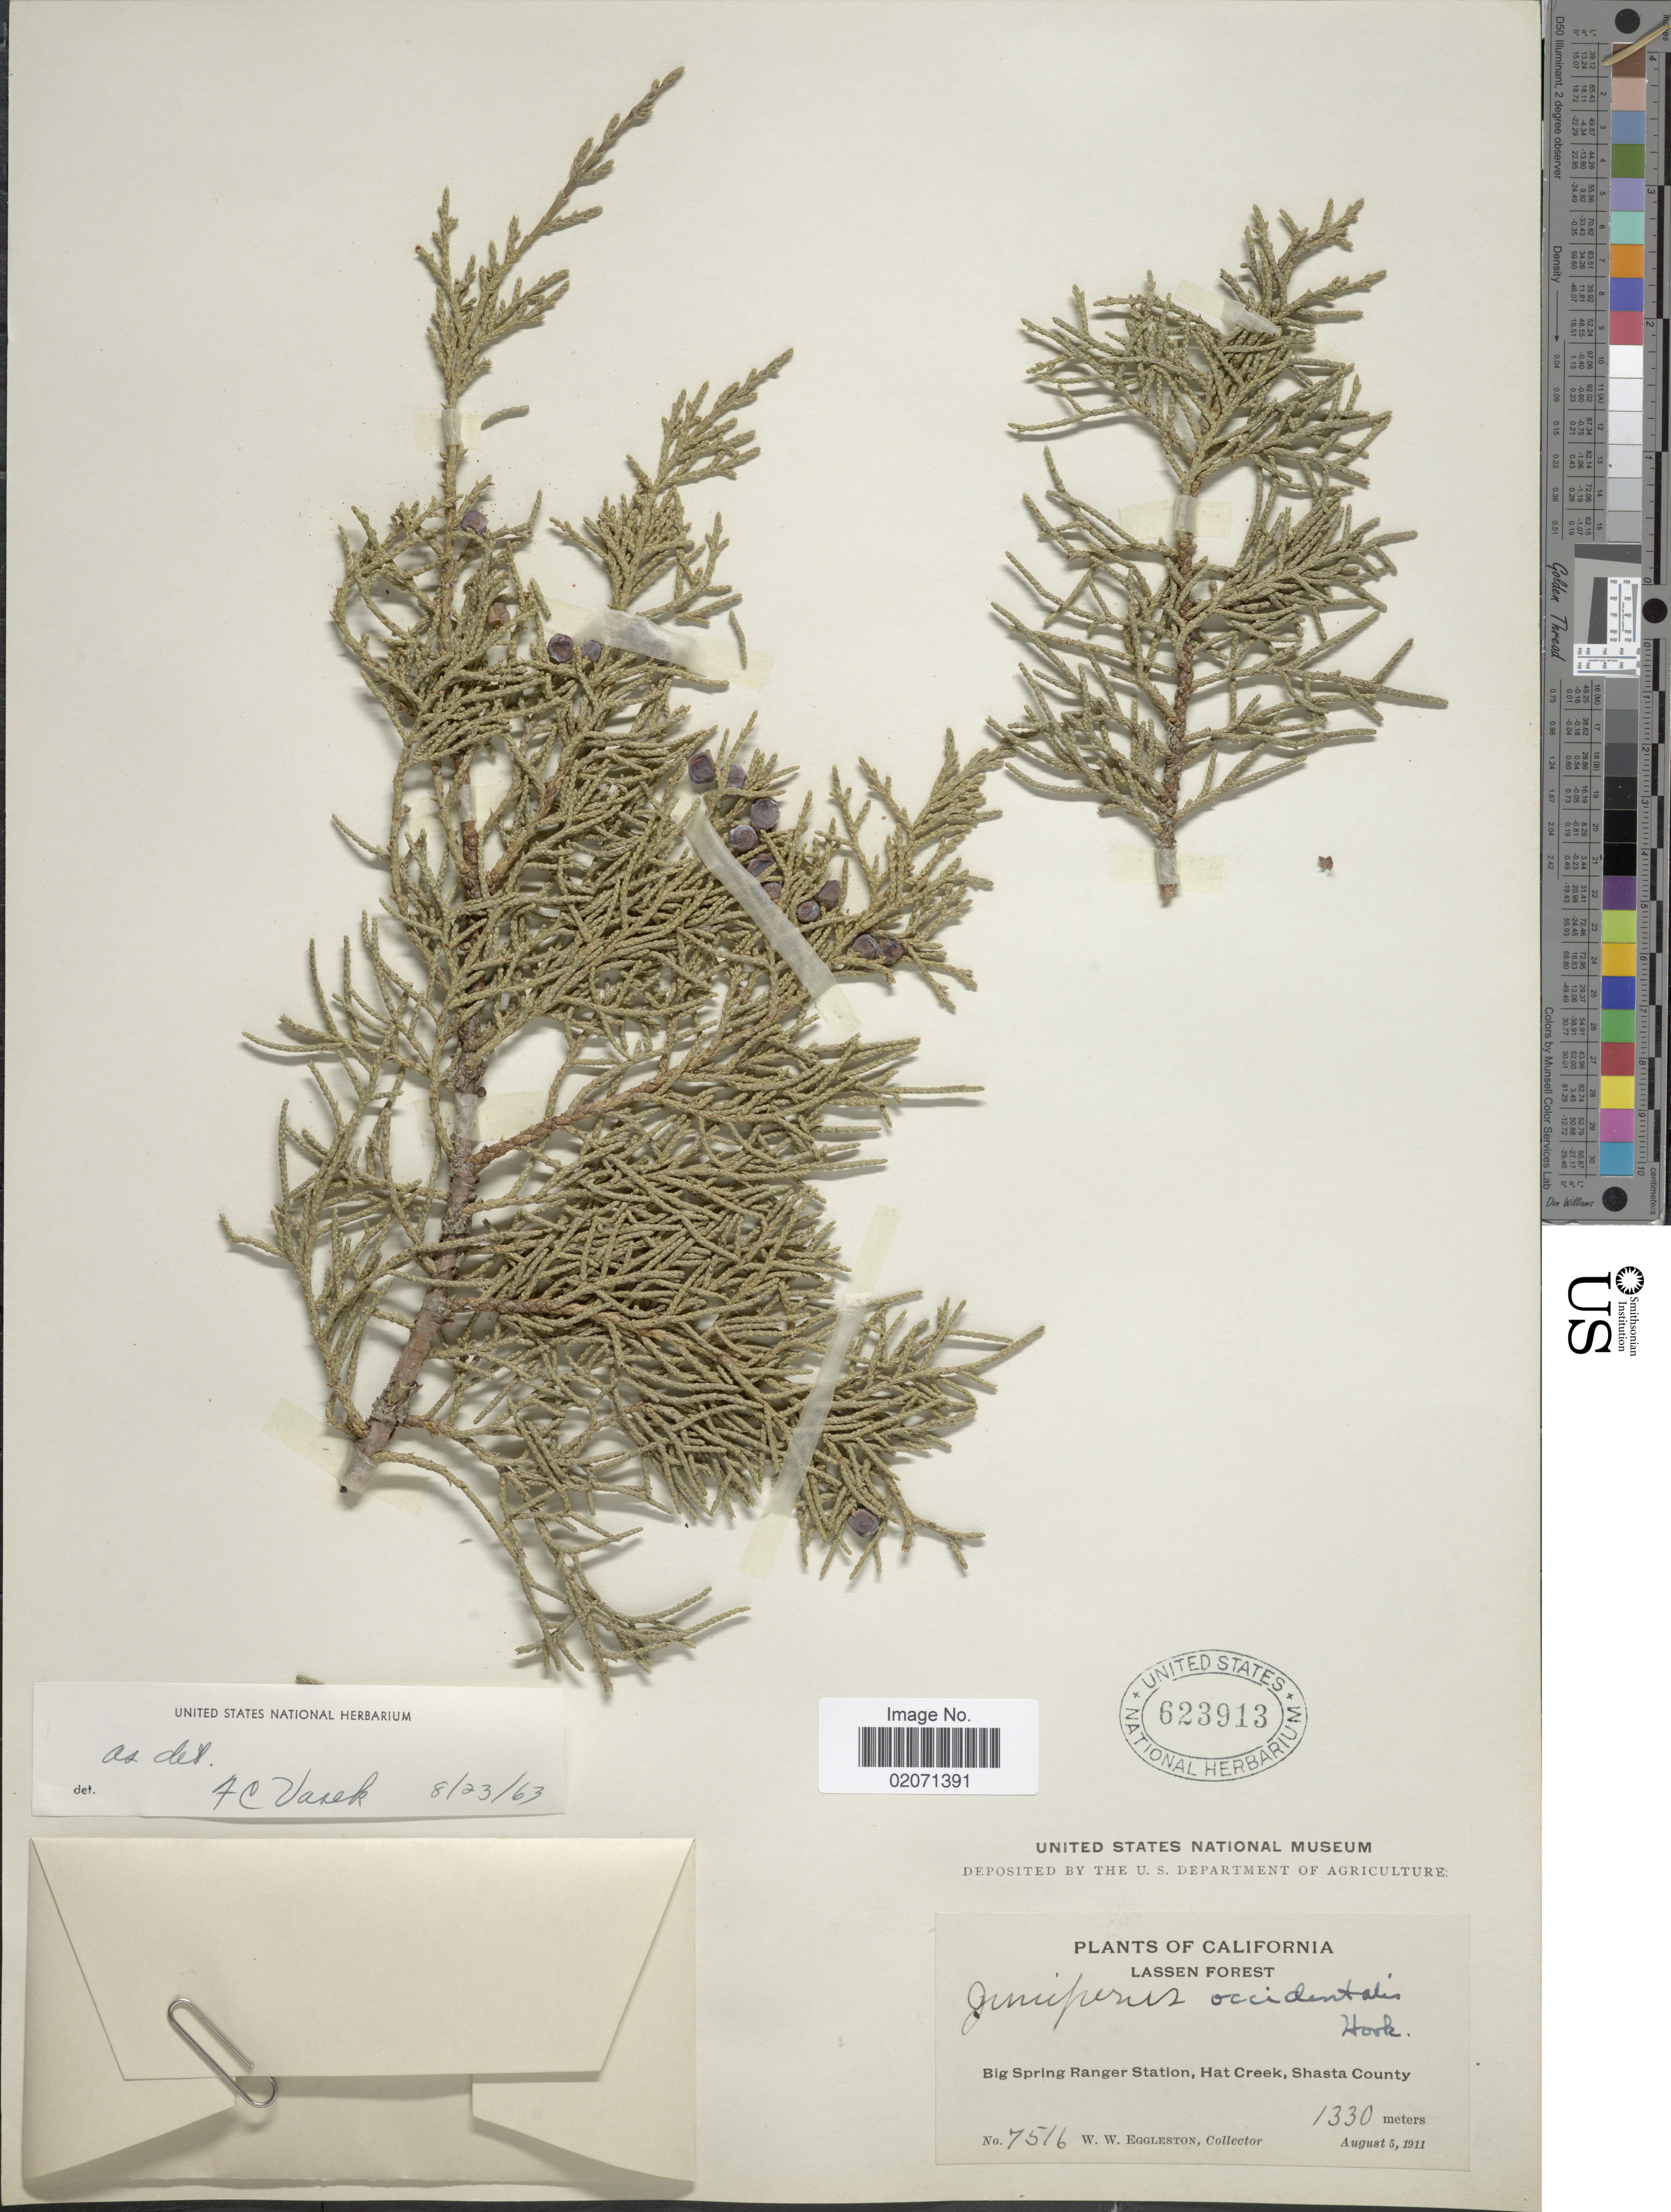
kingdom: Plantae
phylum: Tracheophyta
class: Pinopsida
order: Pinales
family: Cupressaceae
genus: Juniperus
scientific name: Juniperus occidentalis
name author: Hook.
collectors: W. W. Eggleston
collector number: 7516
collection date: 1911-08-05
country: United States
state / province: California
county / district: Shasta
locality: Lassen Forest. Big Spring Ranger Station, Hat Creek, Shasta County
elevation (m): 1330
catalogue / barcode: US 623913